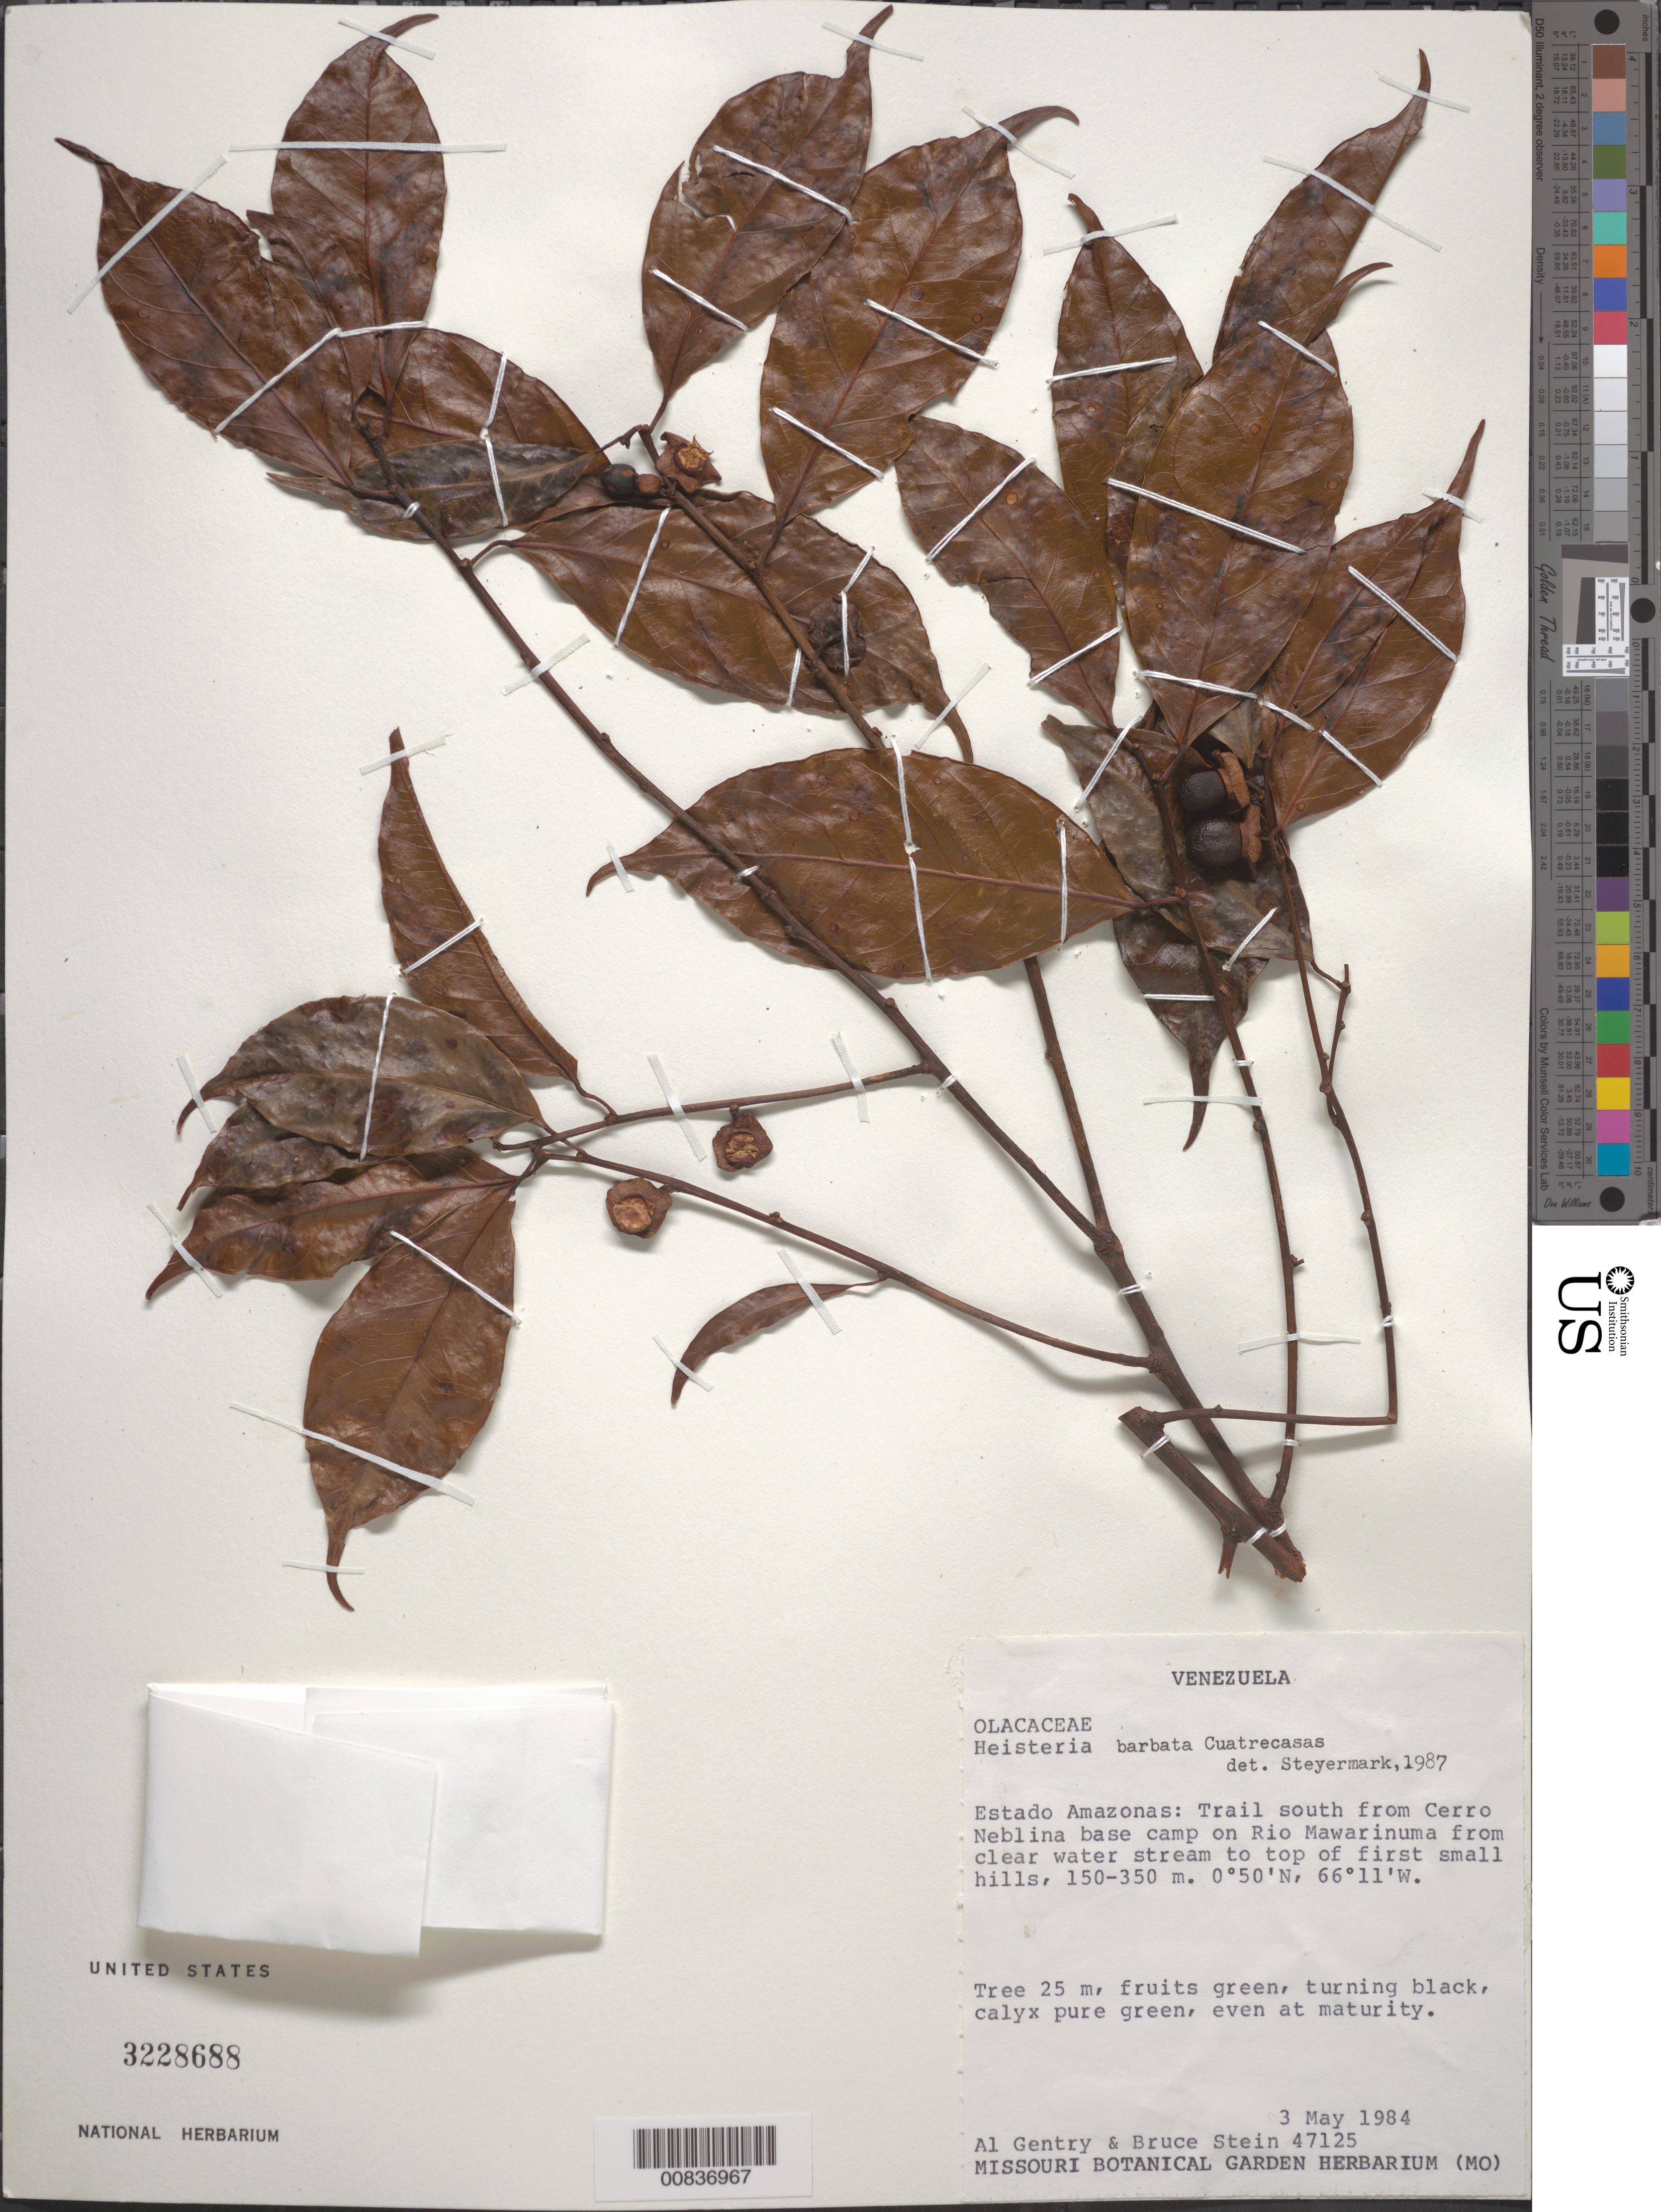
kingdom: Plantae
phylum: Tracheophyta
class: Magnoliopsida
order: Santalales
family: Erythropalaceae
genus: Heisteria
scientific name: Heisteria barbata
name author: Cuatrec.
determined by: Steyermark, Julian A., (VEN)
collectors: A. H. Gentry & B. Stein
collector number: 47125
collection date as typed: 3-May-84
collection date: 1984-05-03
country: Venezuela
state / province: Amazonas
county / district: Río Negro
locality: Cerro de La Neblina, base camp along Río Mawarinuma, trail south from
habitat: Clear water stream to top of first small hills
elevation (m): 150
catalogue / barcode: US 3228688